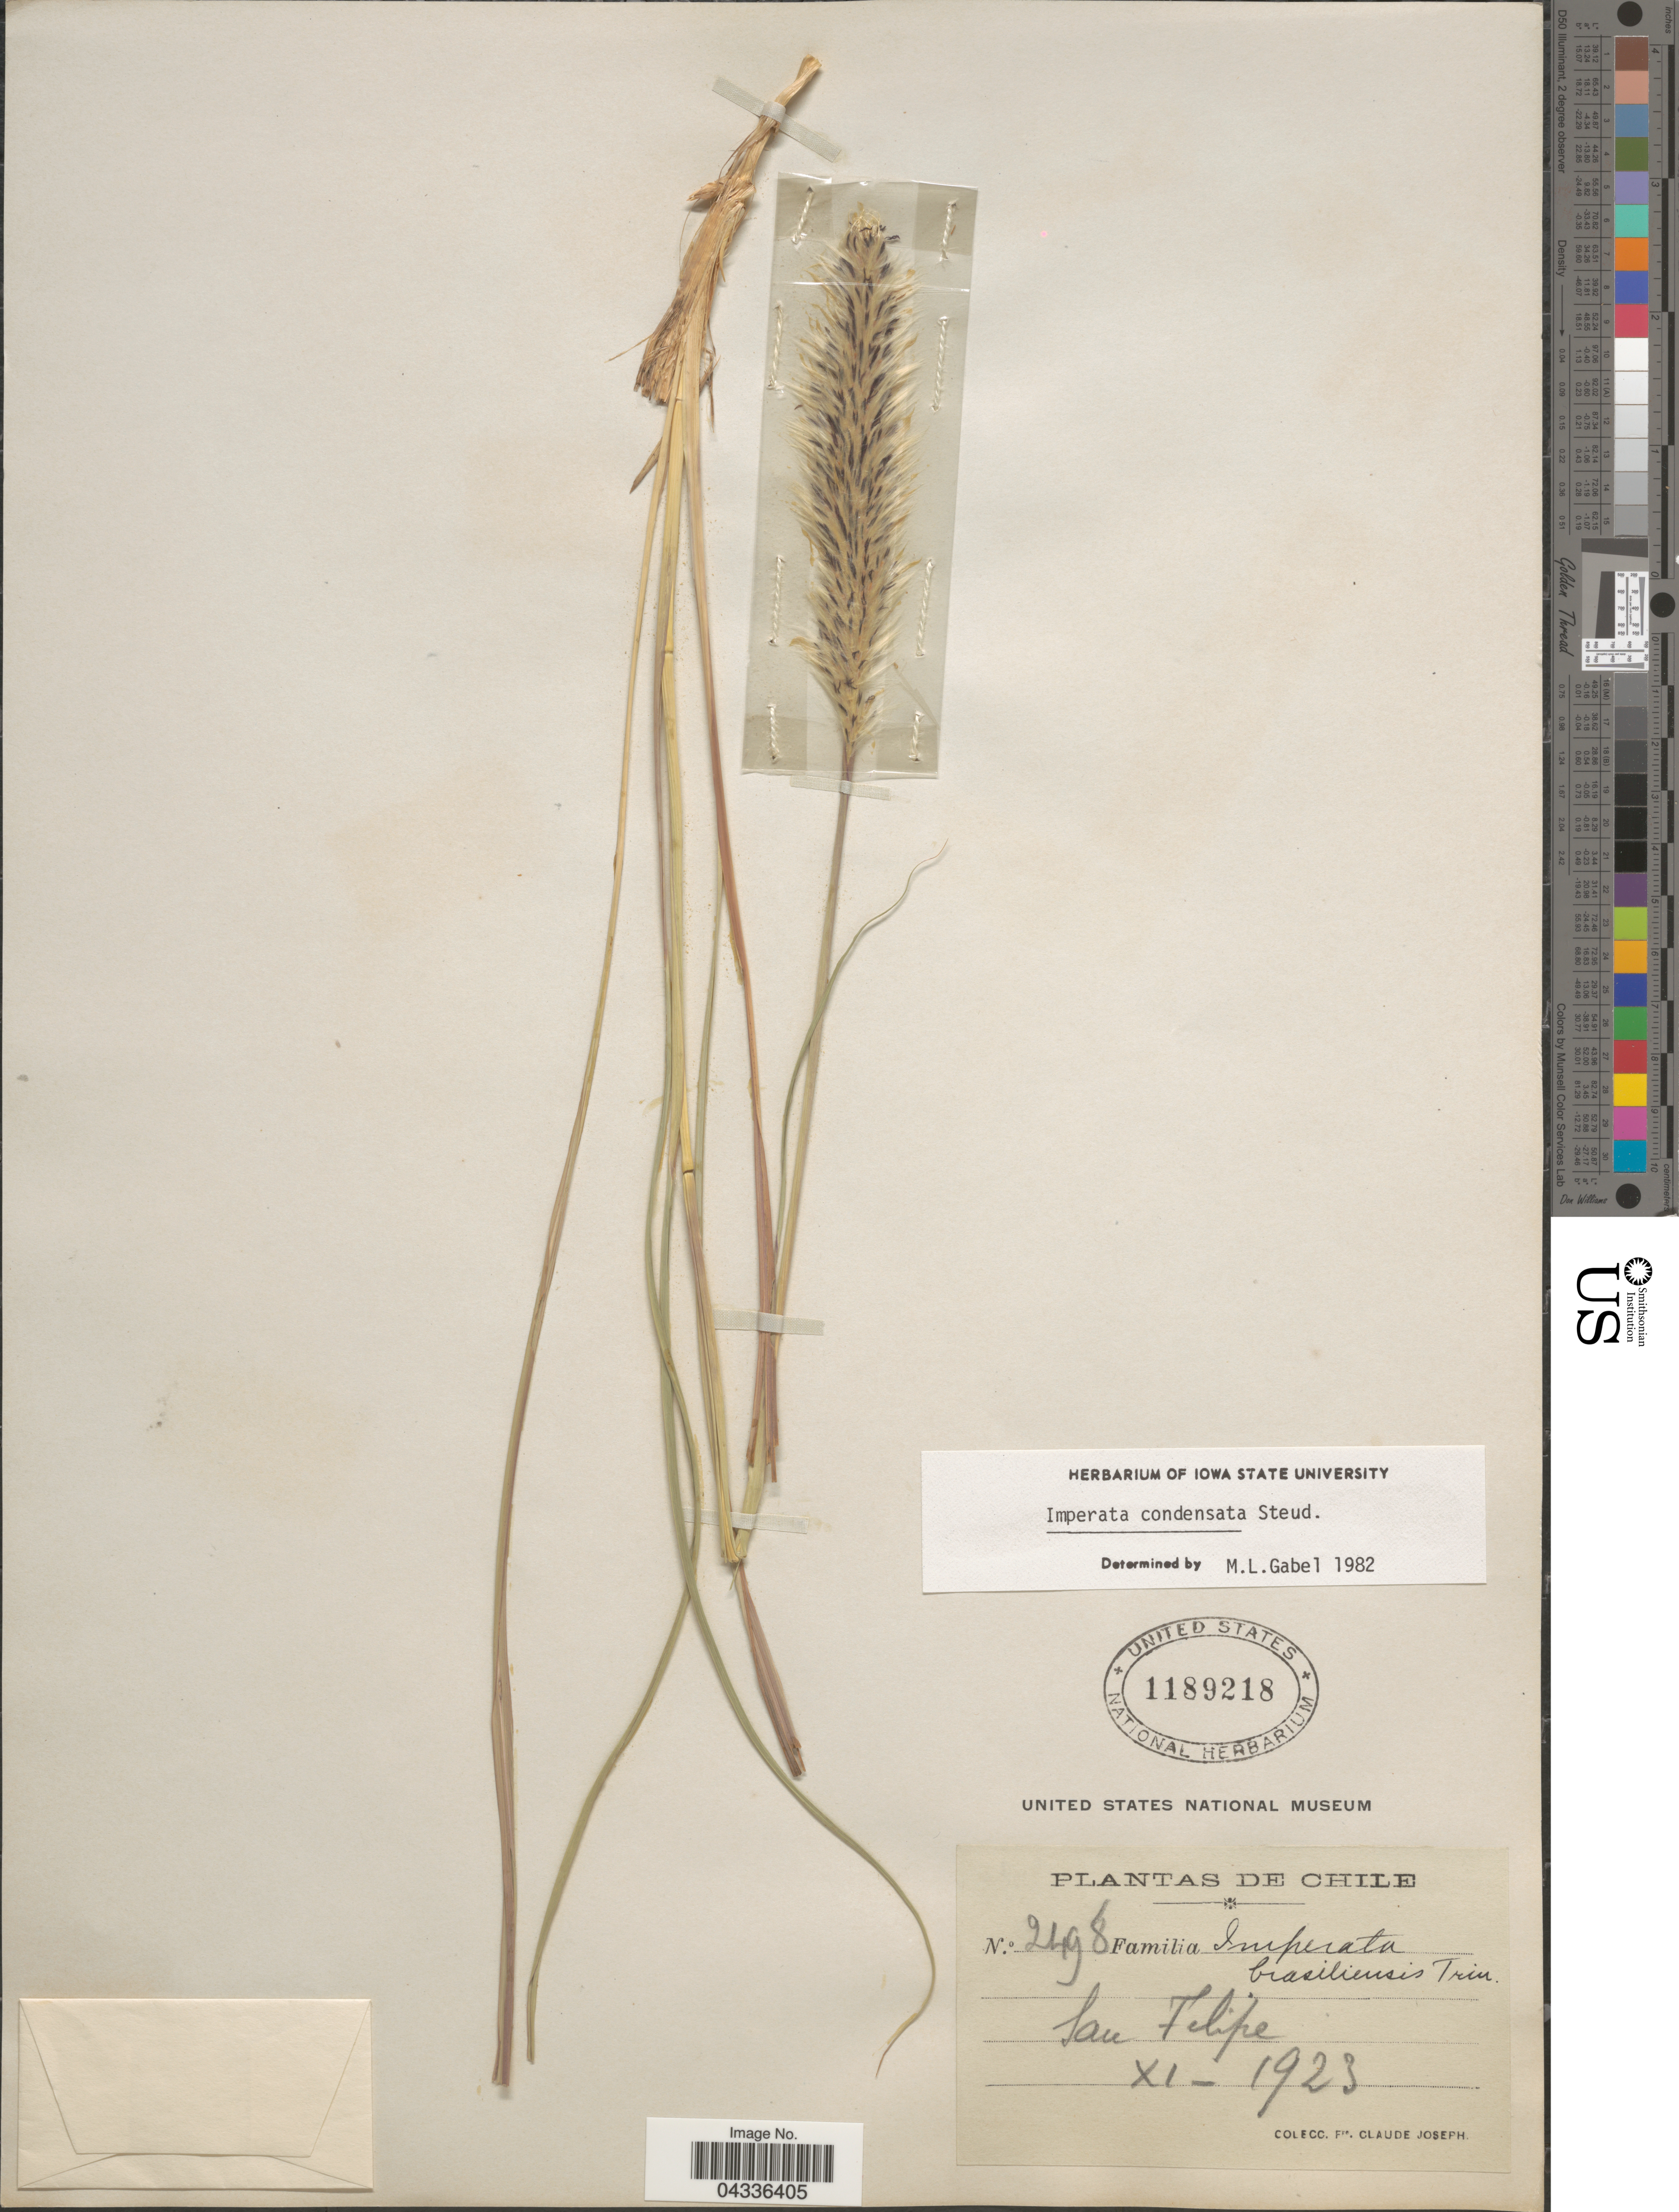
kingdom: Plantae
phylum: Tracheophyta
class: Liliopsida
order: Poales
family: Poaceae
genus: Imperata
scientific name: Imperata condensata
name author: Steud.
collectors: Frere Claude Joseph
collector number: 2498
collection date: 1923-11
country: Chile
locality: San Felipe.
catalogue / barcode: US 1189218